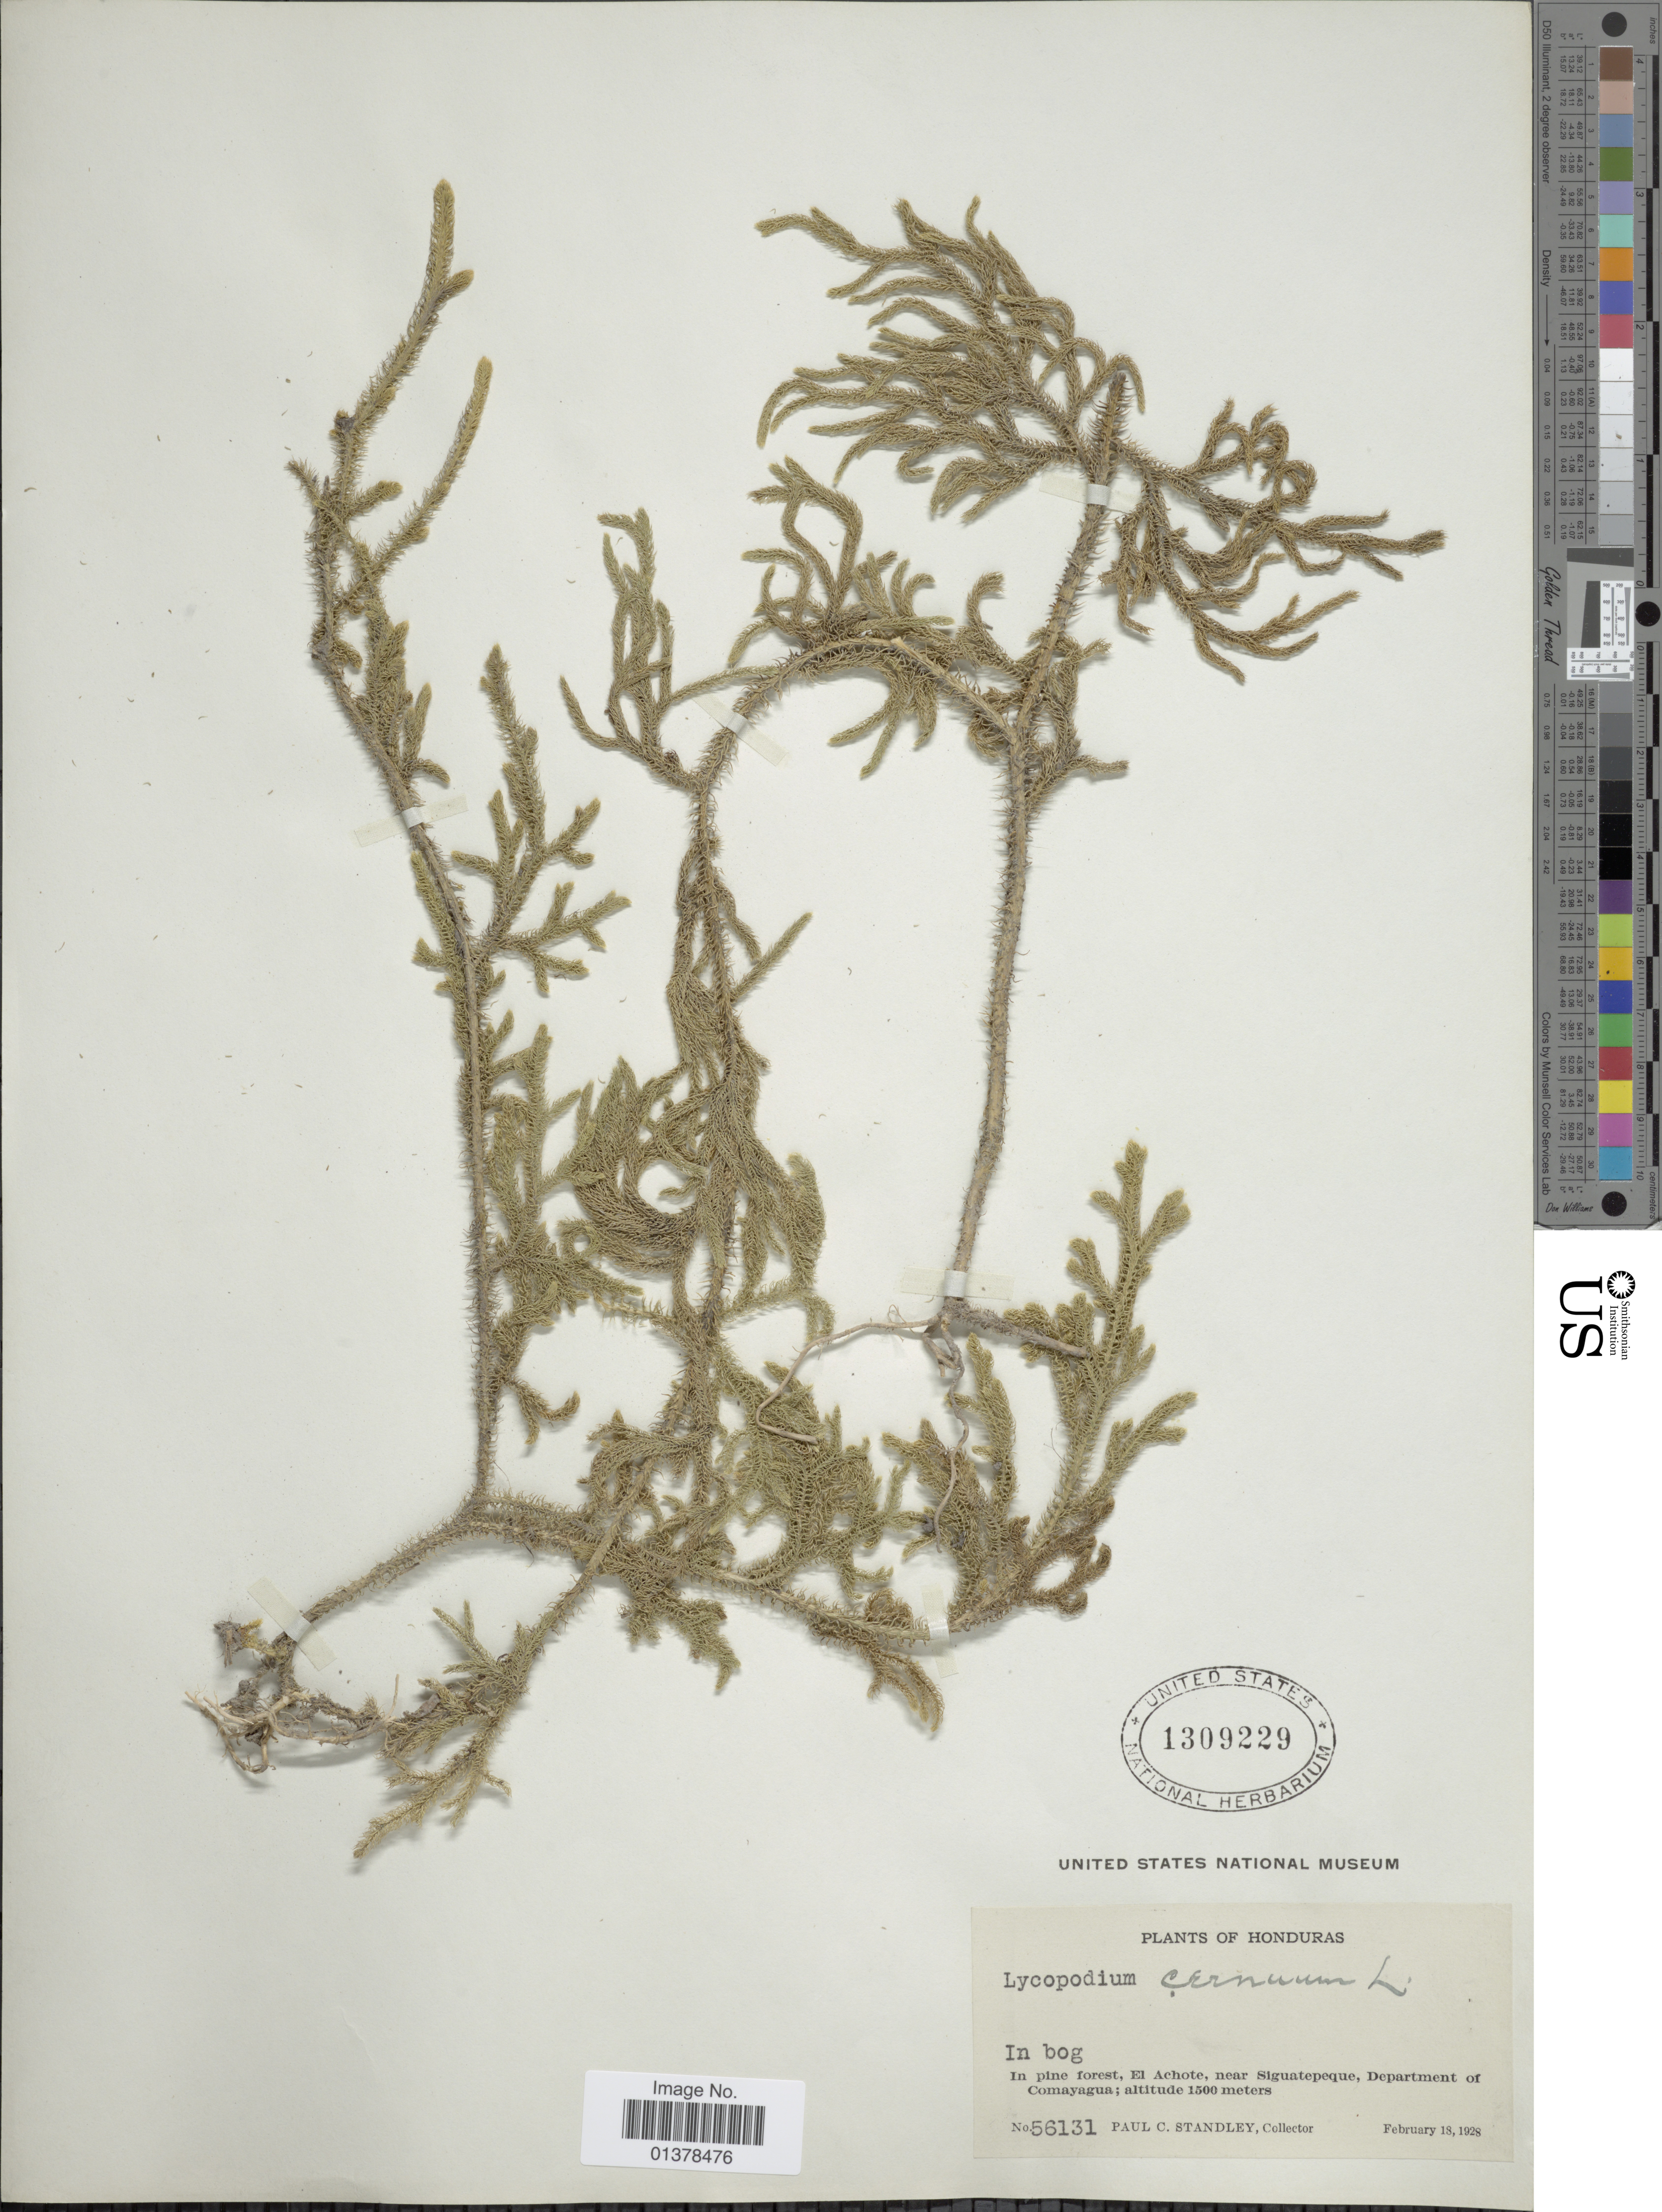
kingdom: Plantae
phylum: Tracheophyta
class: Lycopodiopsida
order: Lycopodiales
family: Lycopodiaceae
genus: Palhinhaea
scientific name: Palhinhaea cernua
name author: (L.) Vasc. & Franco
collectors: P. C. Standley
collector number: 56131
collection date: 1928-02-18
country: Honduras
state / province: Comayagua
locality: In pine forest, El Achote near Siguatepeque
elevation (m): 1500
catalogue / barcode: US 1309229